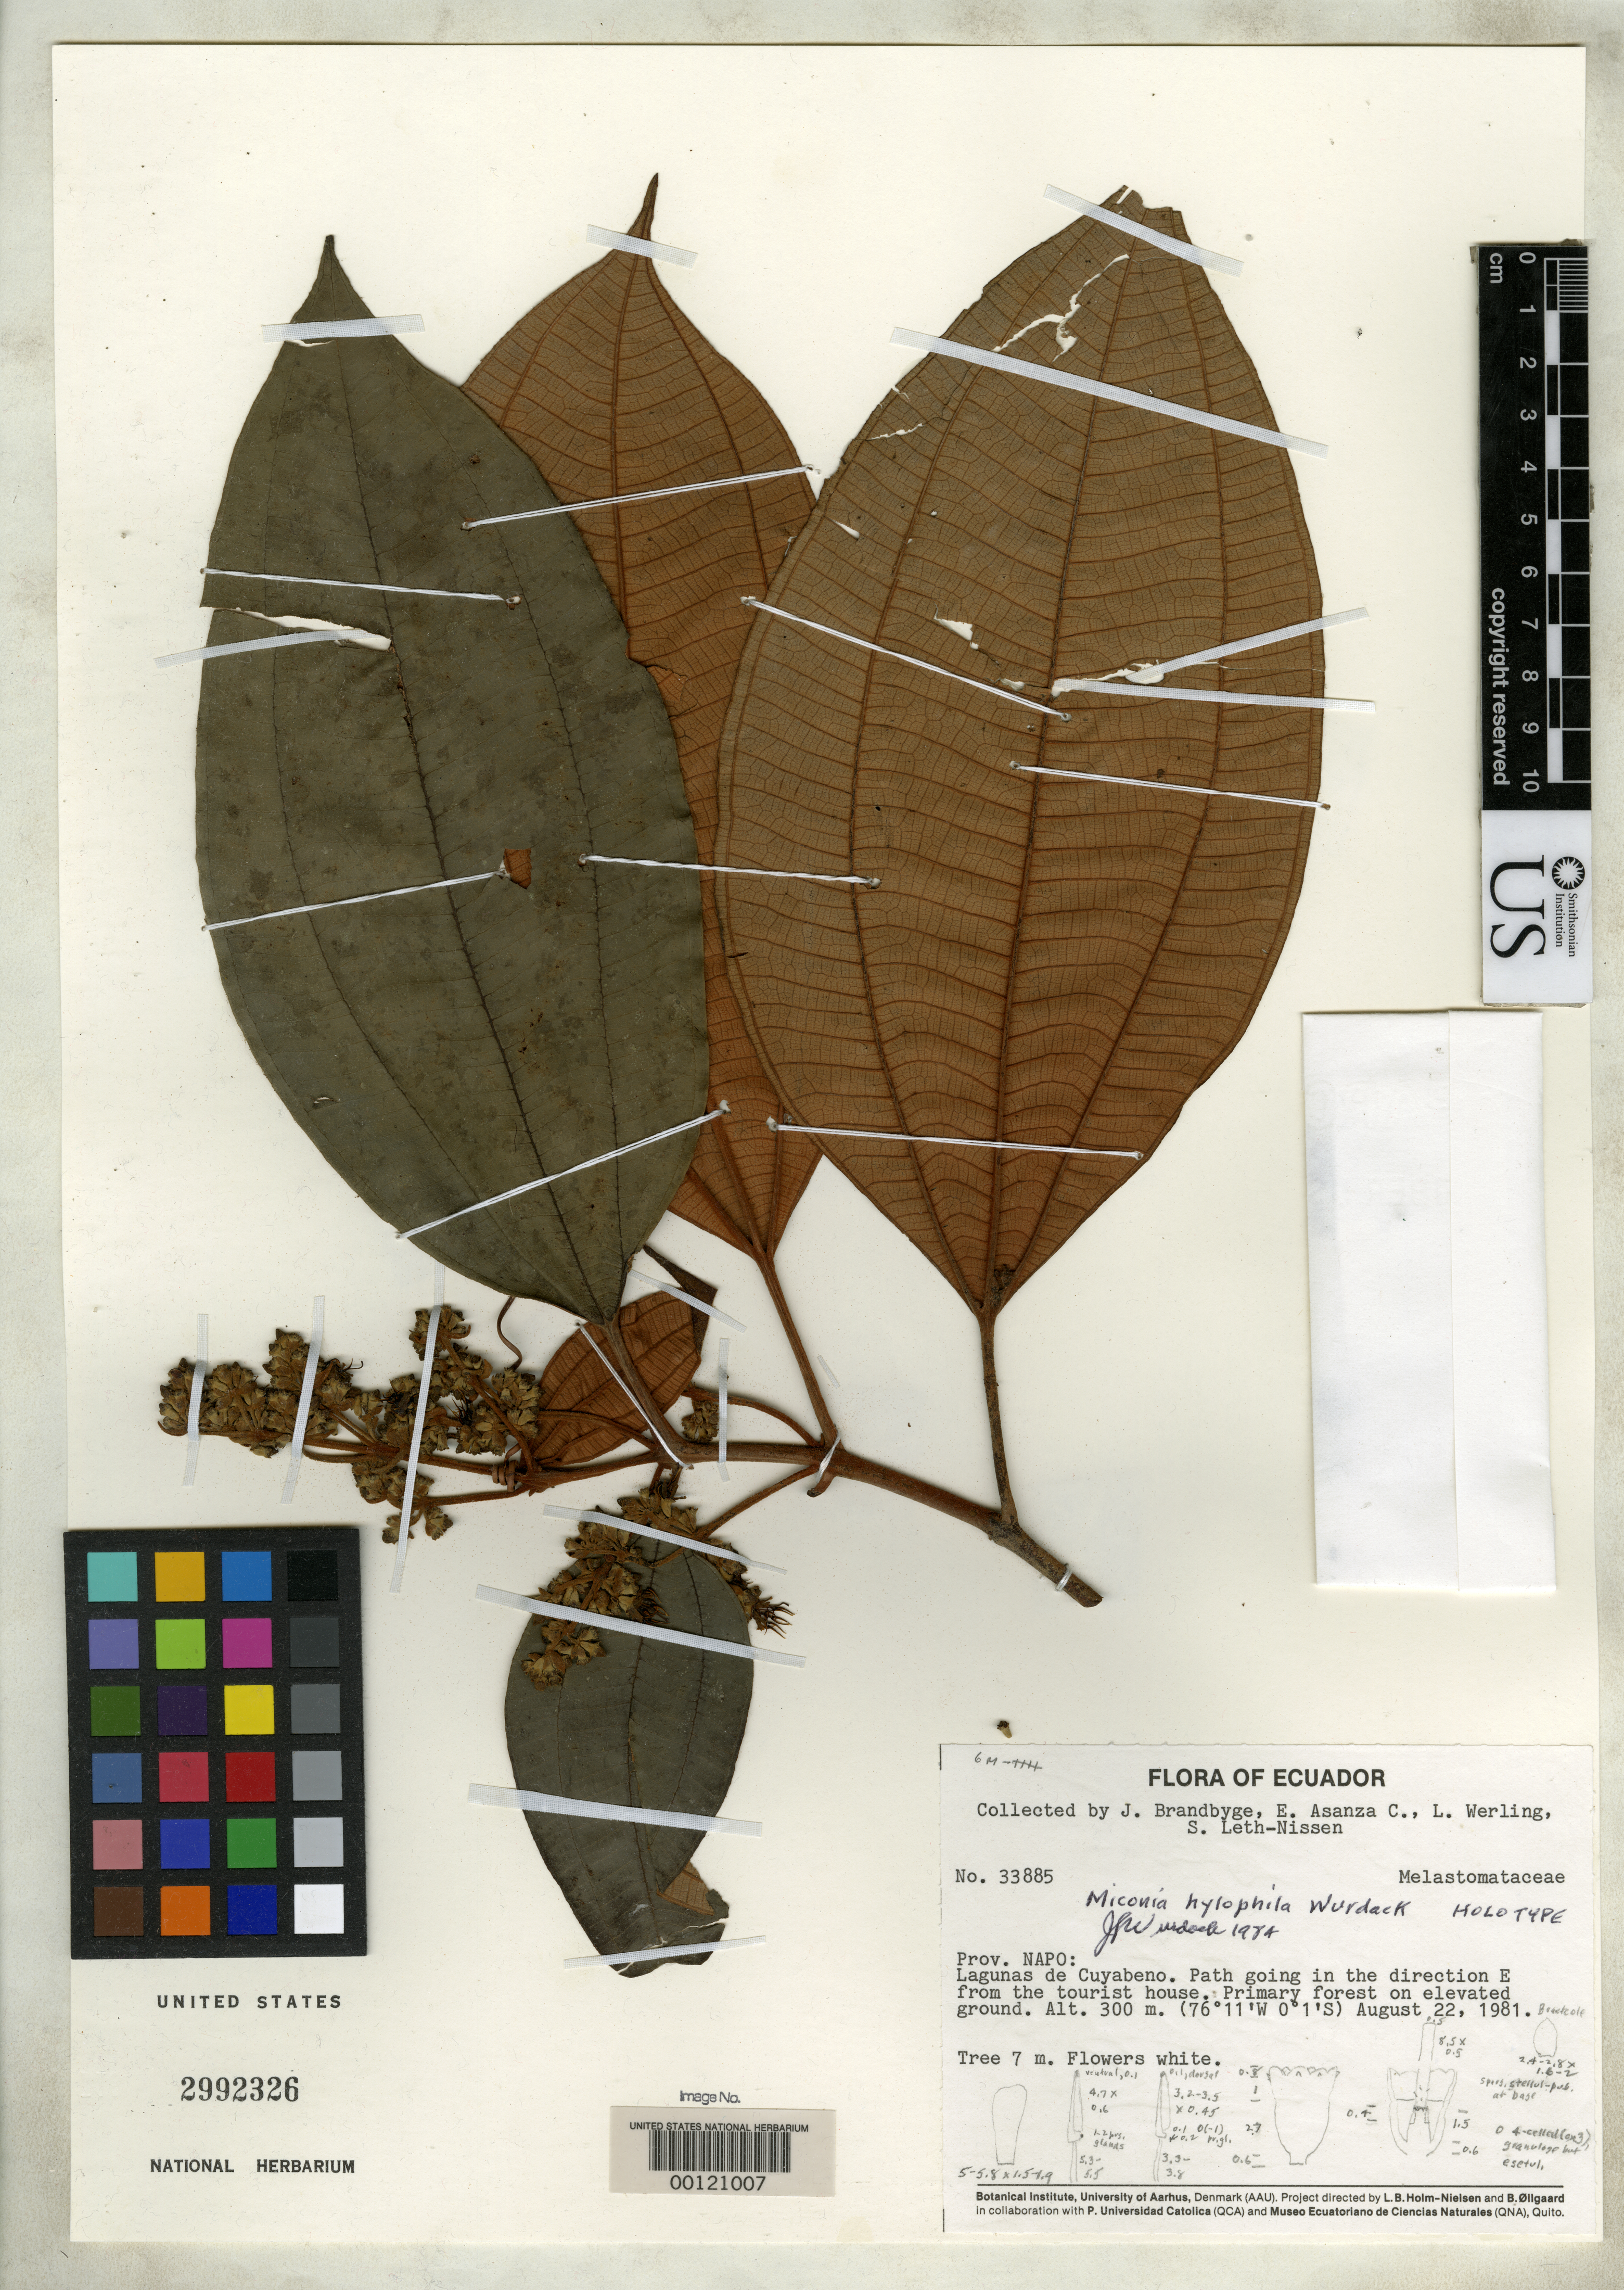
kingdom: Plantae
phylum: Tracheophyta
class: Magnoliopsida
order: Myrtales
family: Melastomataceae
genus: Miconia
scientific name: Miconia hylophila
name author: Wurdack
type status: Holotype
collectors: J. Brandbyge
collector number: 33885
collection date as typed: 22 Aug 1981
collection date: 1981-08-22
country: Ecuador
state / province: Napo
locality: Lagunas de Cuyabeno, along path E of tourist house.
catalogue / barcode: US 2992326